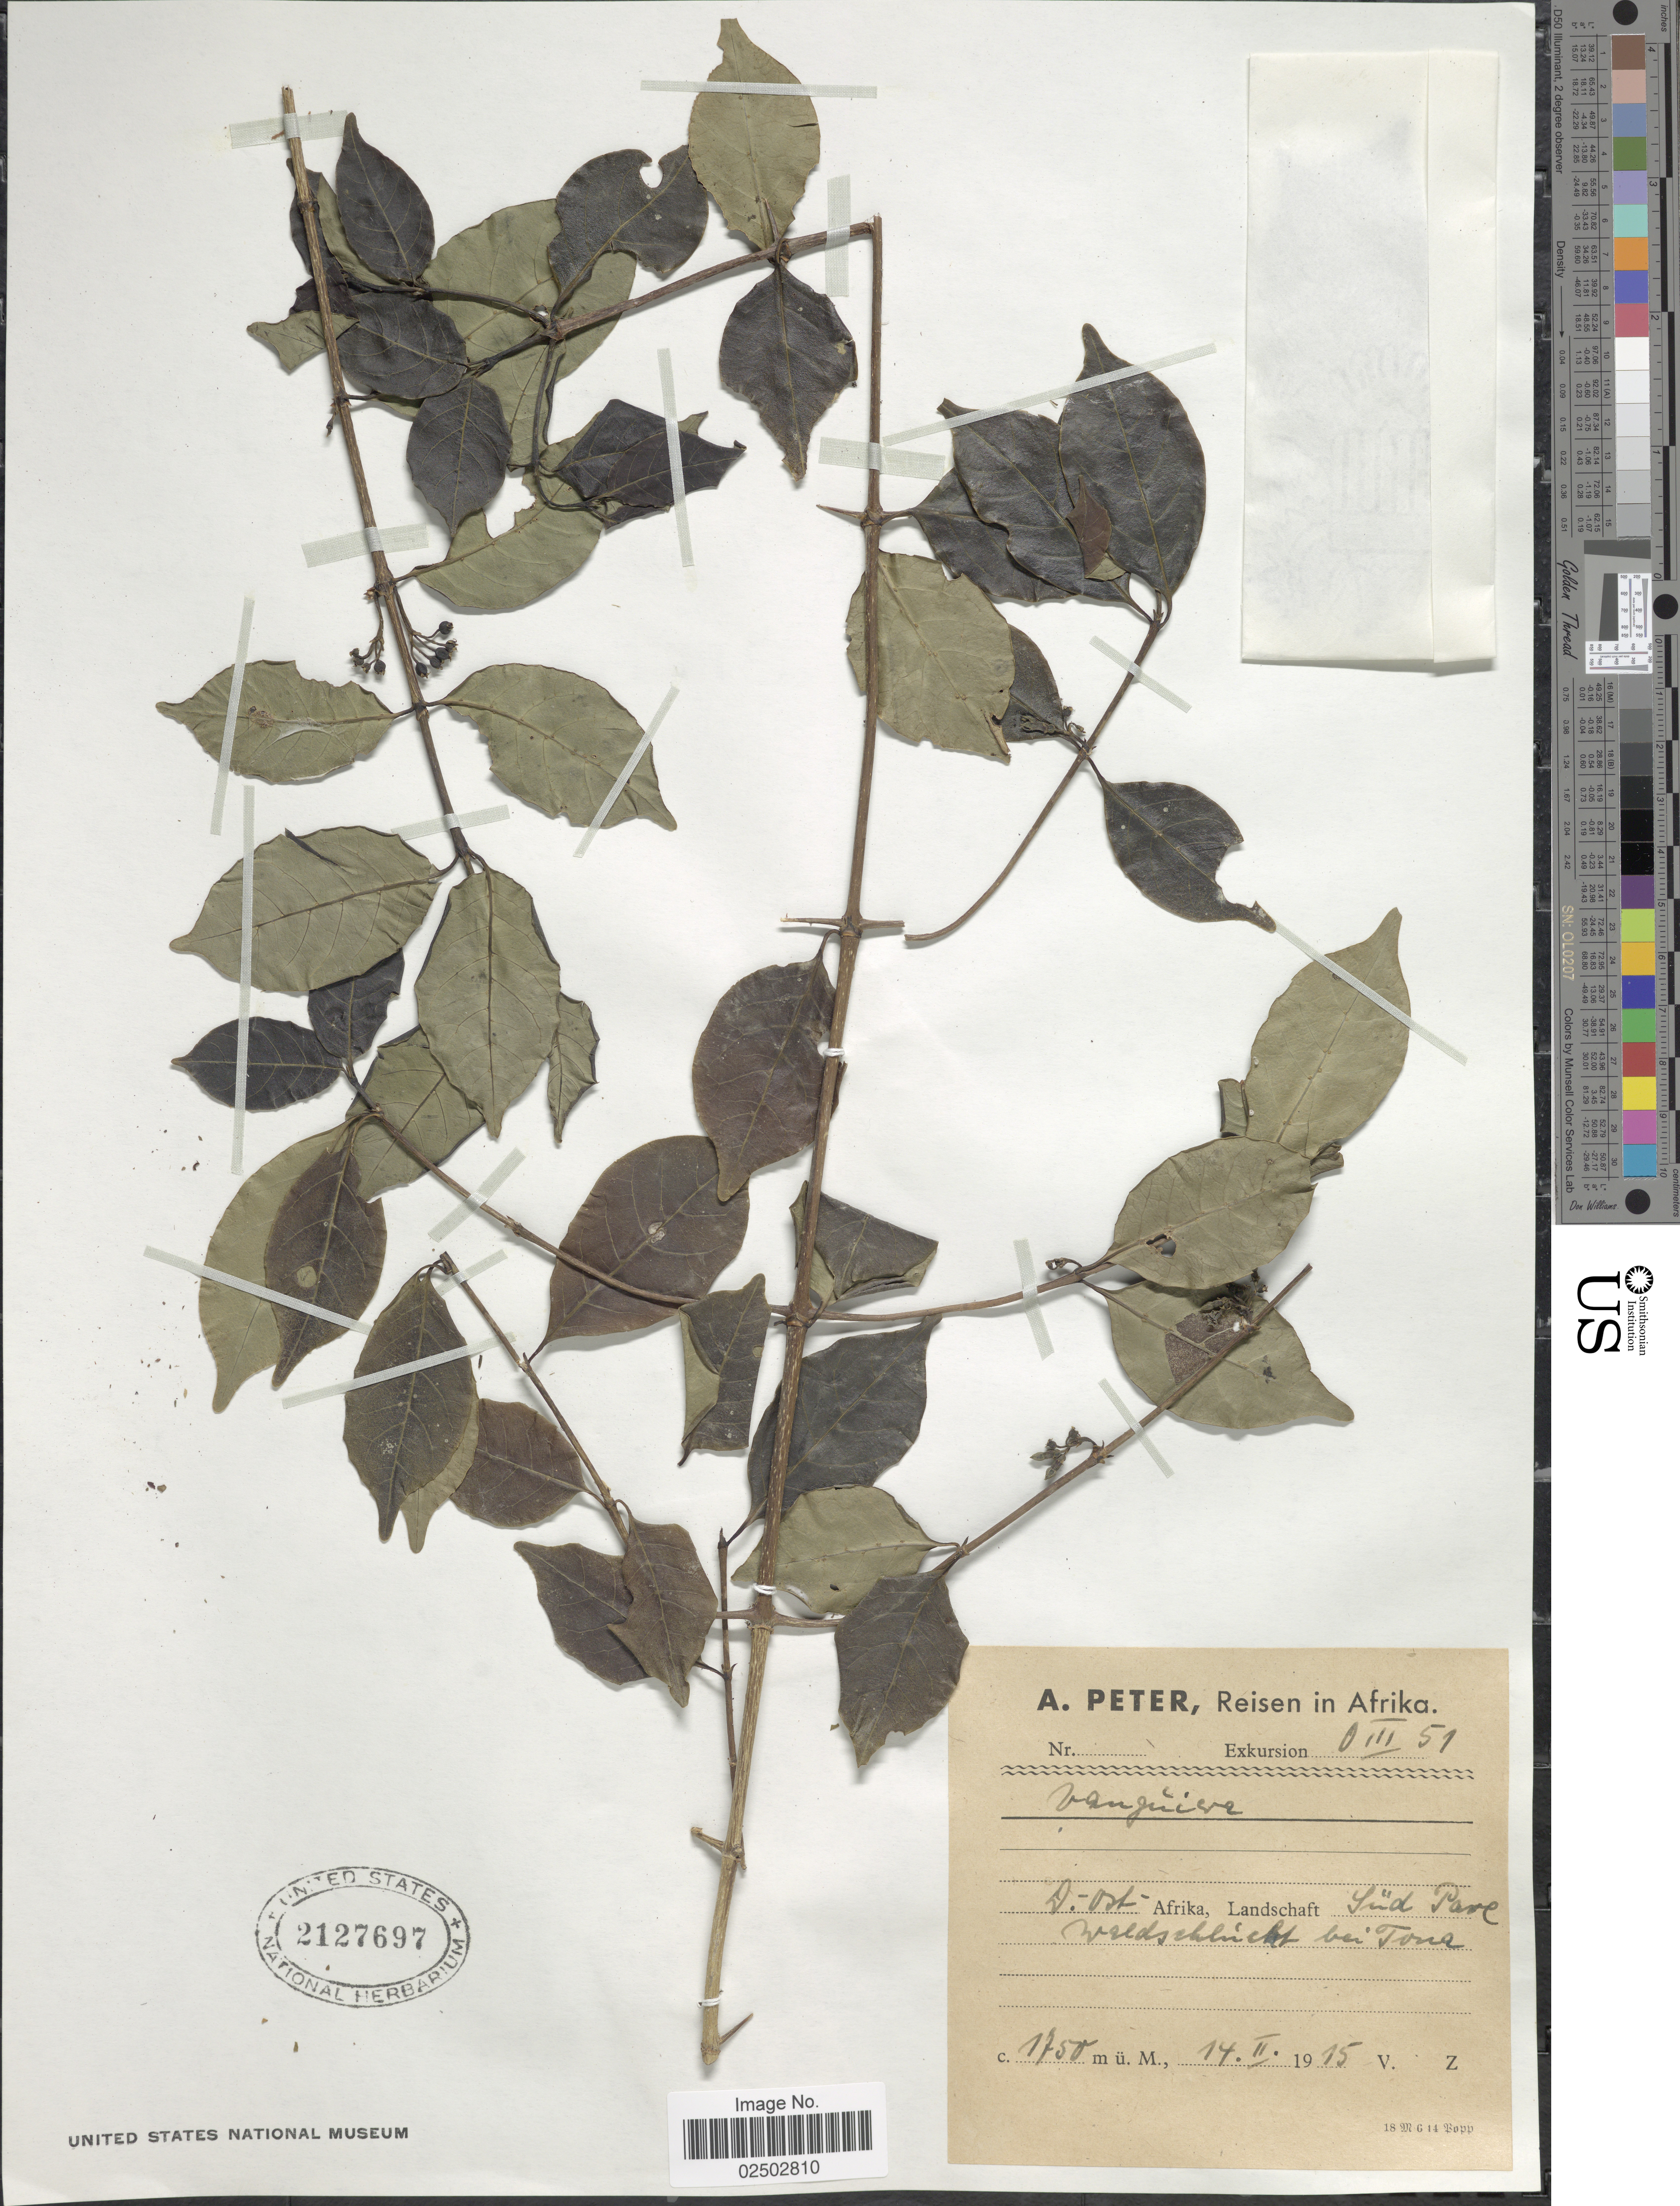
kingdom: Plantae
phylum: Tracheophyta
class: Magnoliopsida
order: Gentianales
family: Rubiaceae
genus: Vangueria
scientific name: Vangueria sp.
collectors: A. Peter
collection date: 1915-02-14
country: Tanzania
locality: D. Ost-Afrika, Landschaft Süd Pare. Waldschlucht bei Tona.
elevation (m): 1750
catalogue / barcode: US 2127697